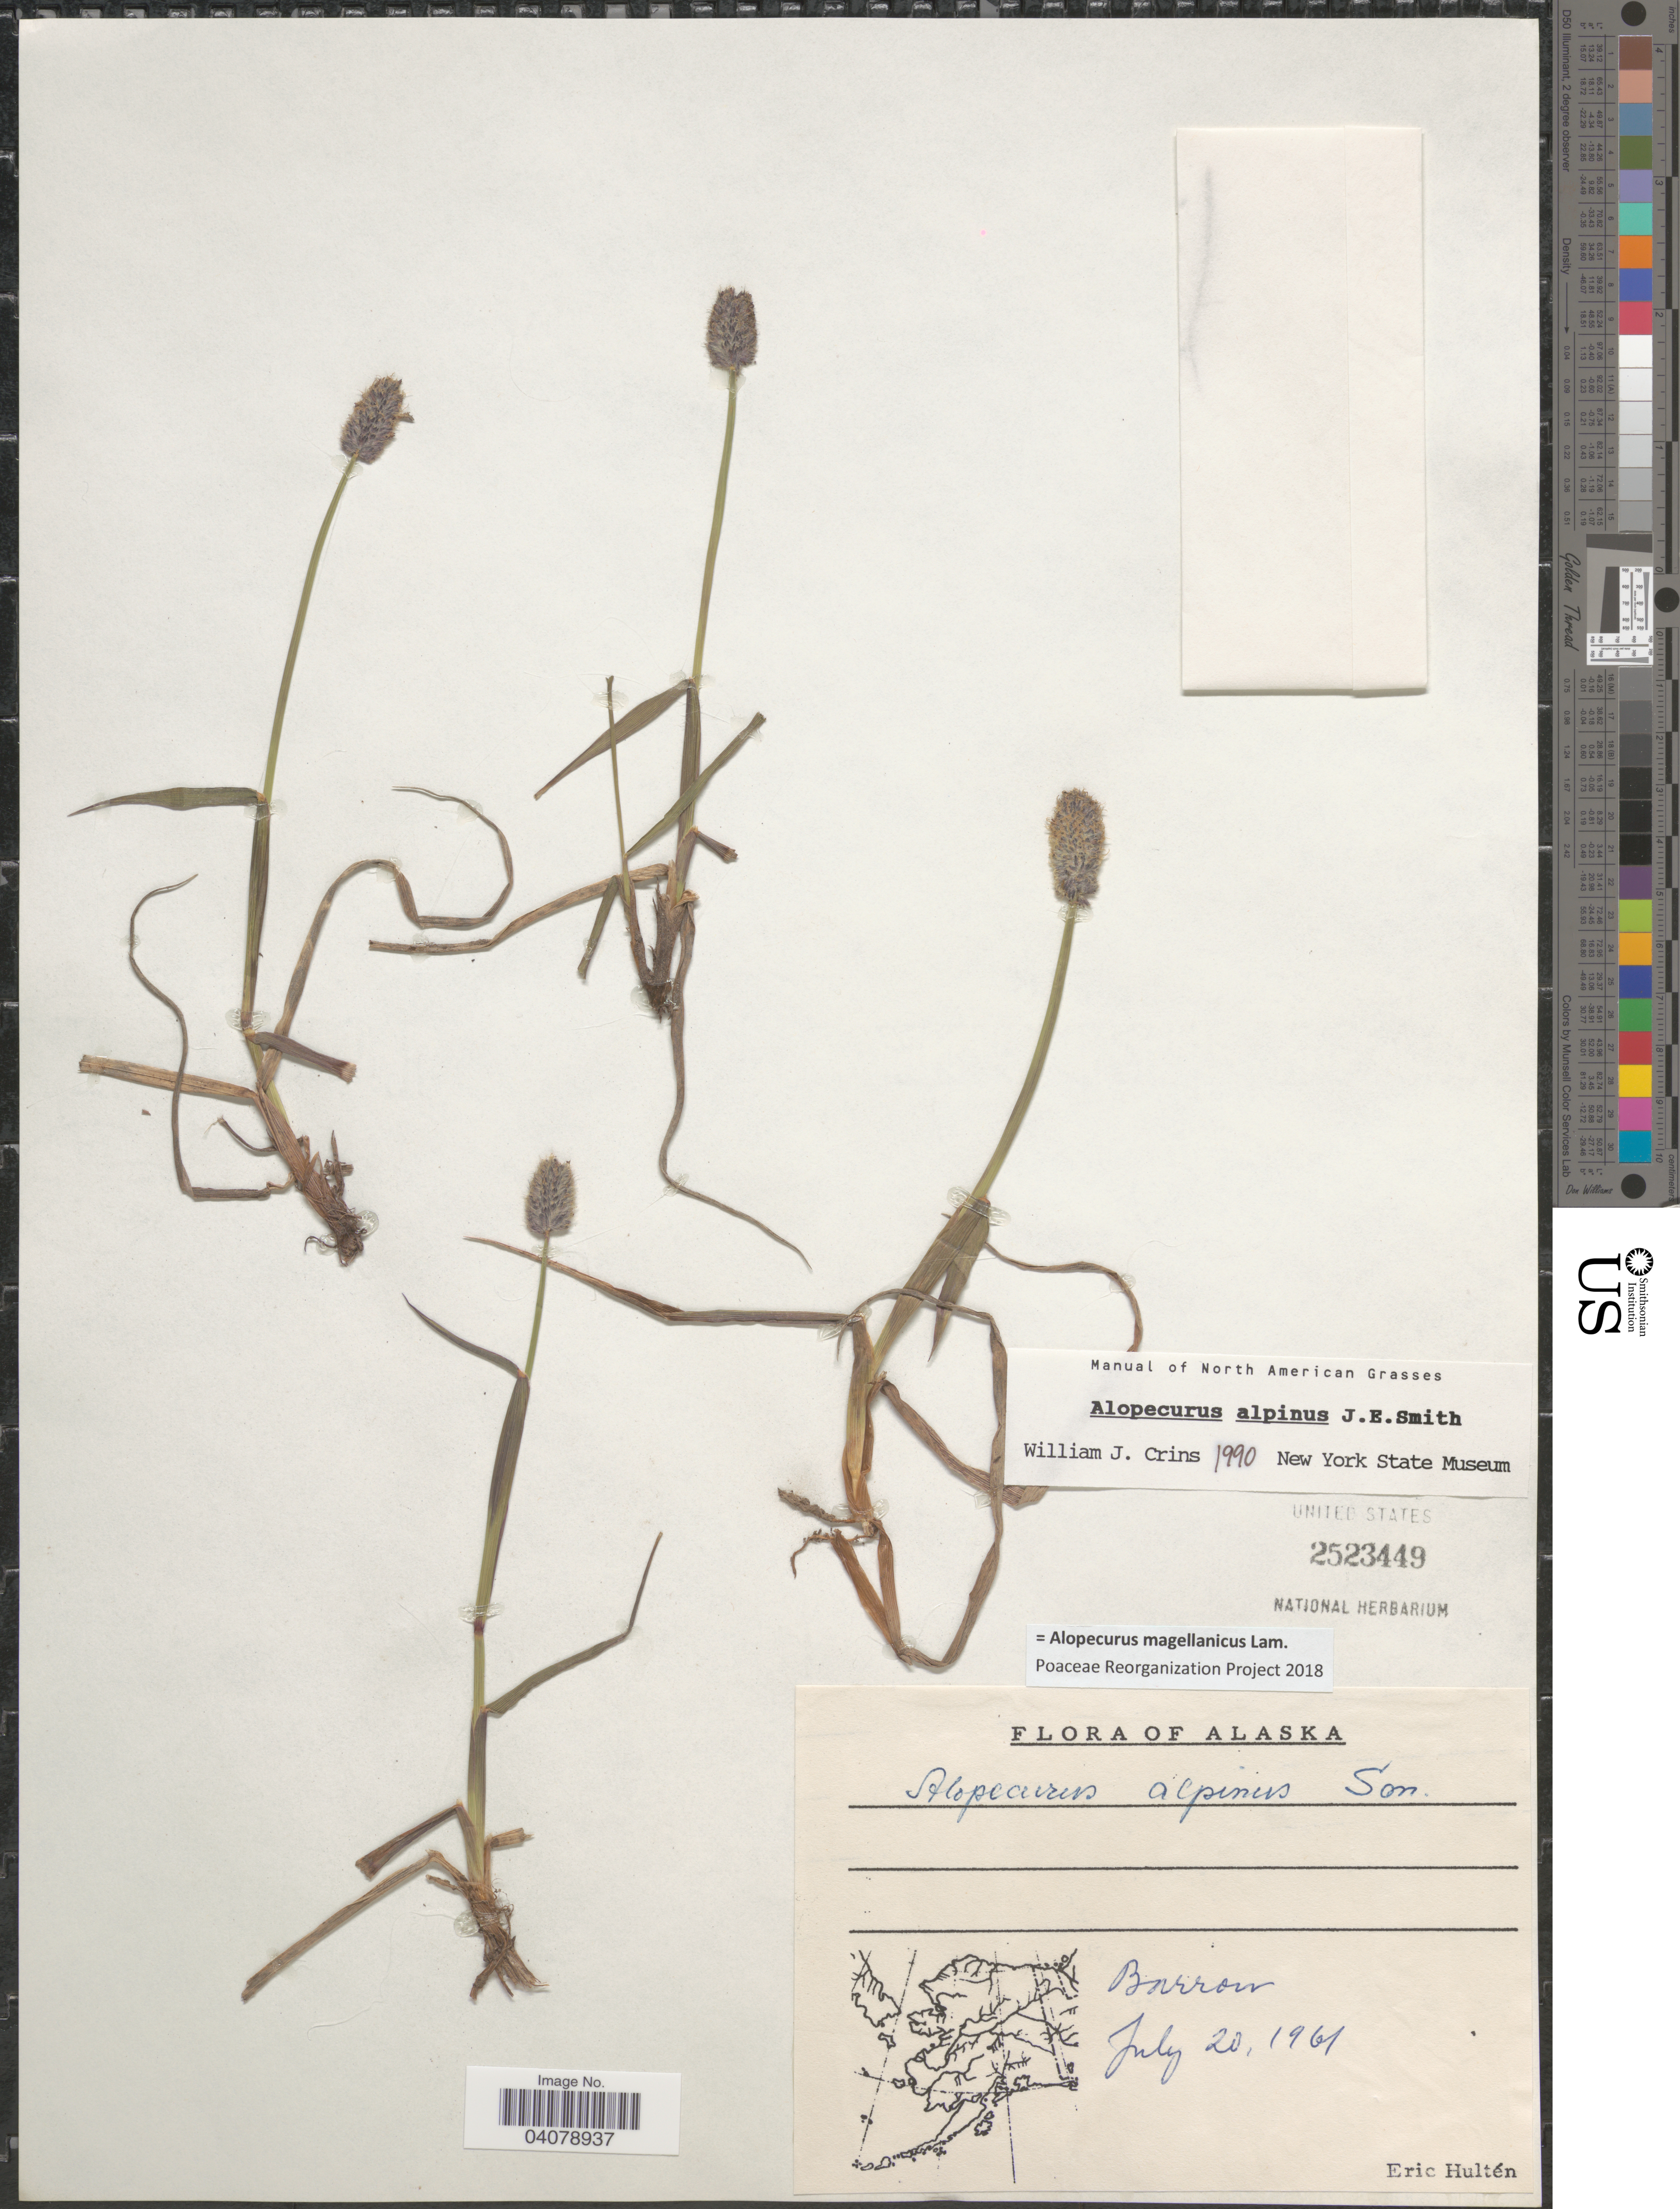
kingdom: Plantae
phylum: Tracheophyta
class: Liliopsida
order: Poales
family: Poaceae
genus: Alopecurus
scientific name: Alopecurus magellanicus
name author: Lam.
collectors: E. G. Hultén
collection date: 1961-07-20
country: United States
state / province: Alaska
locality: Barrow.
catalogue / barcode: US 2523449